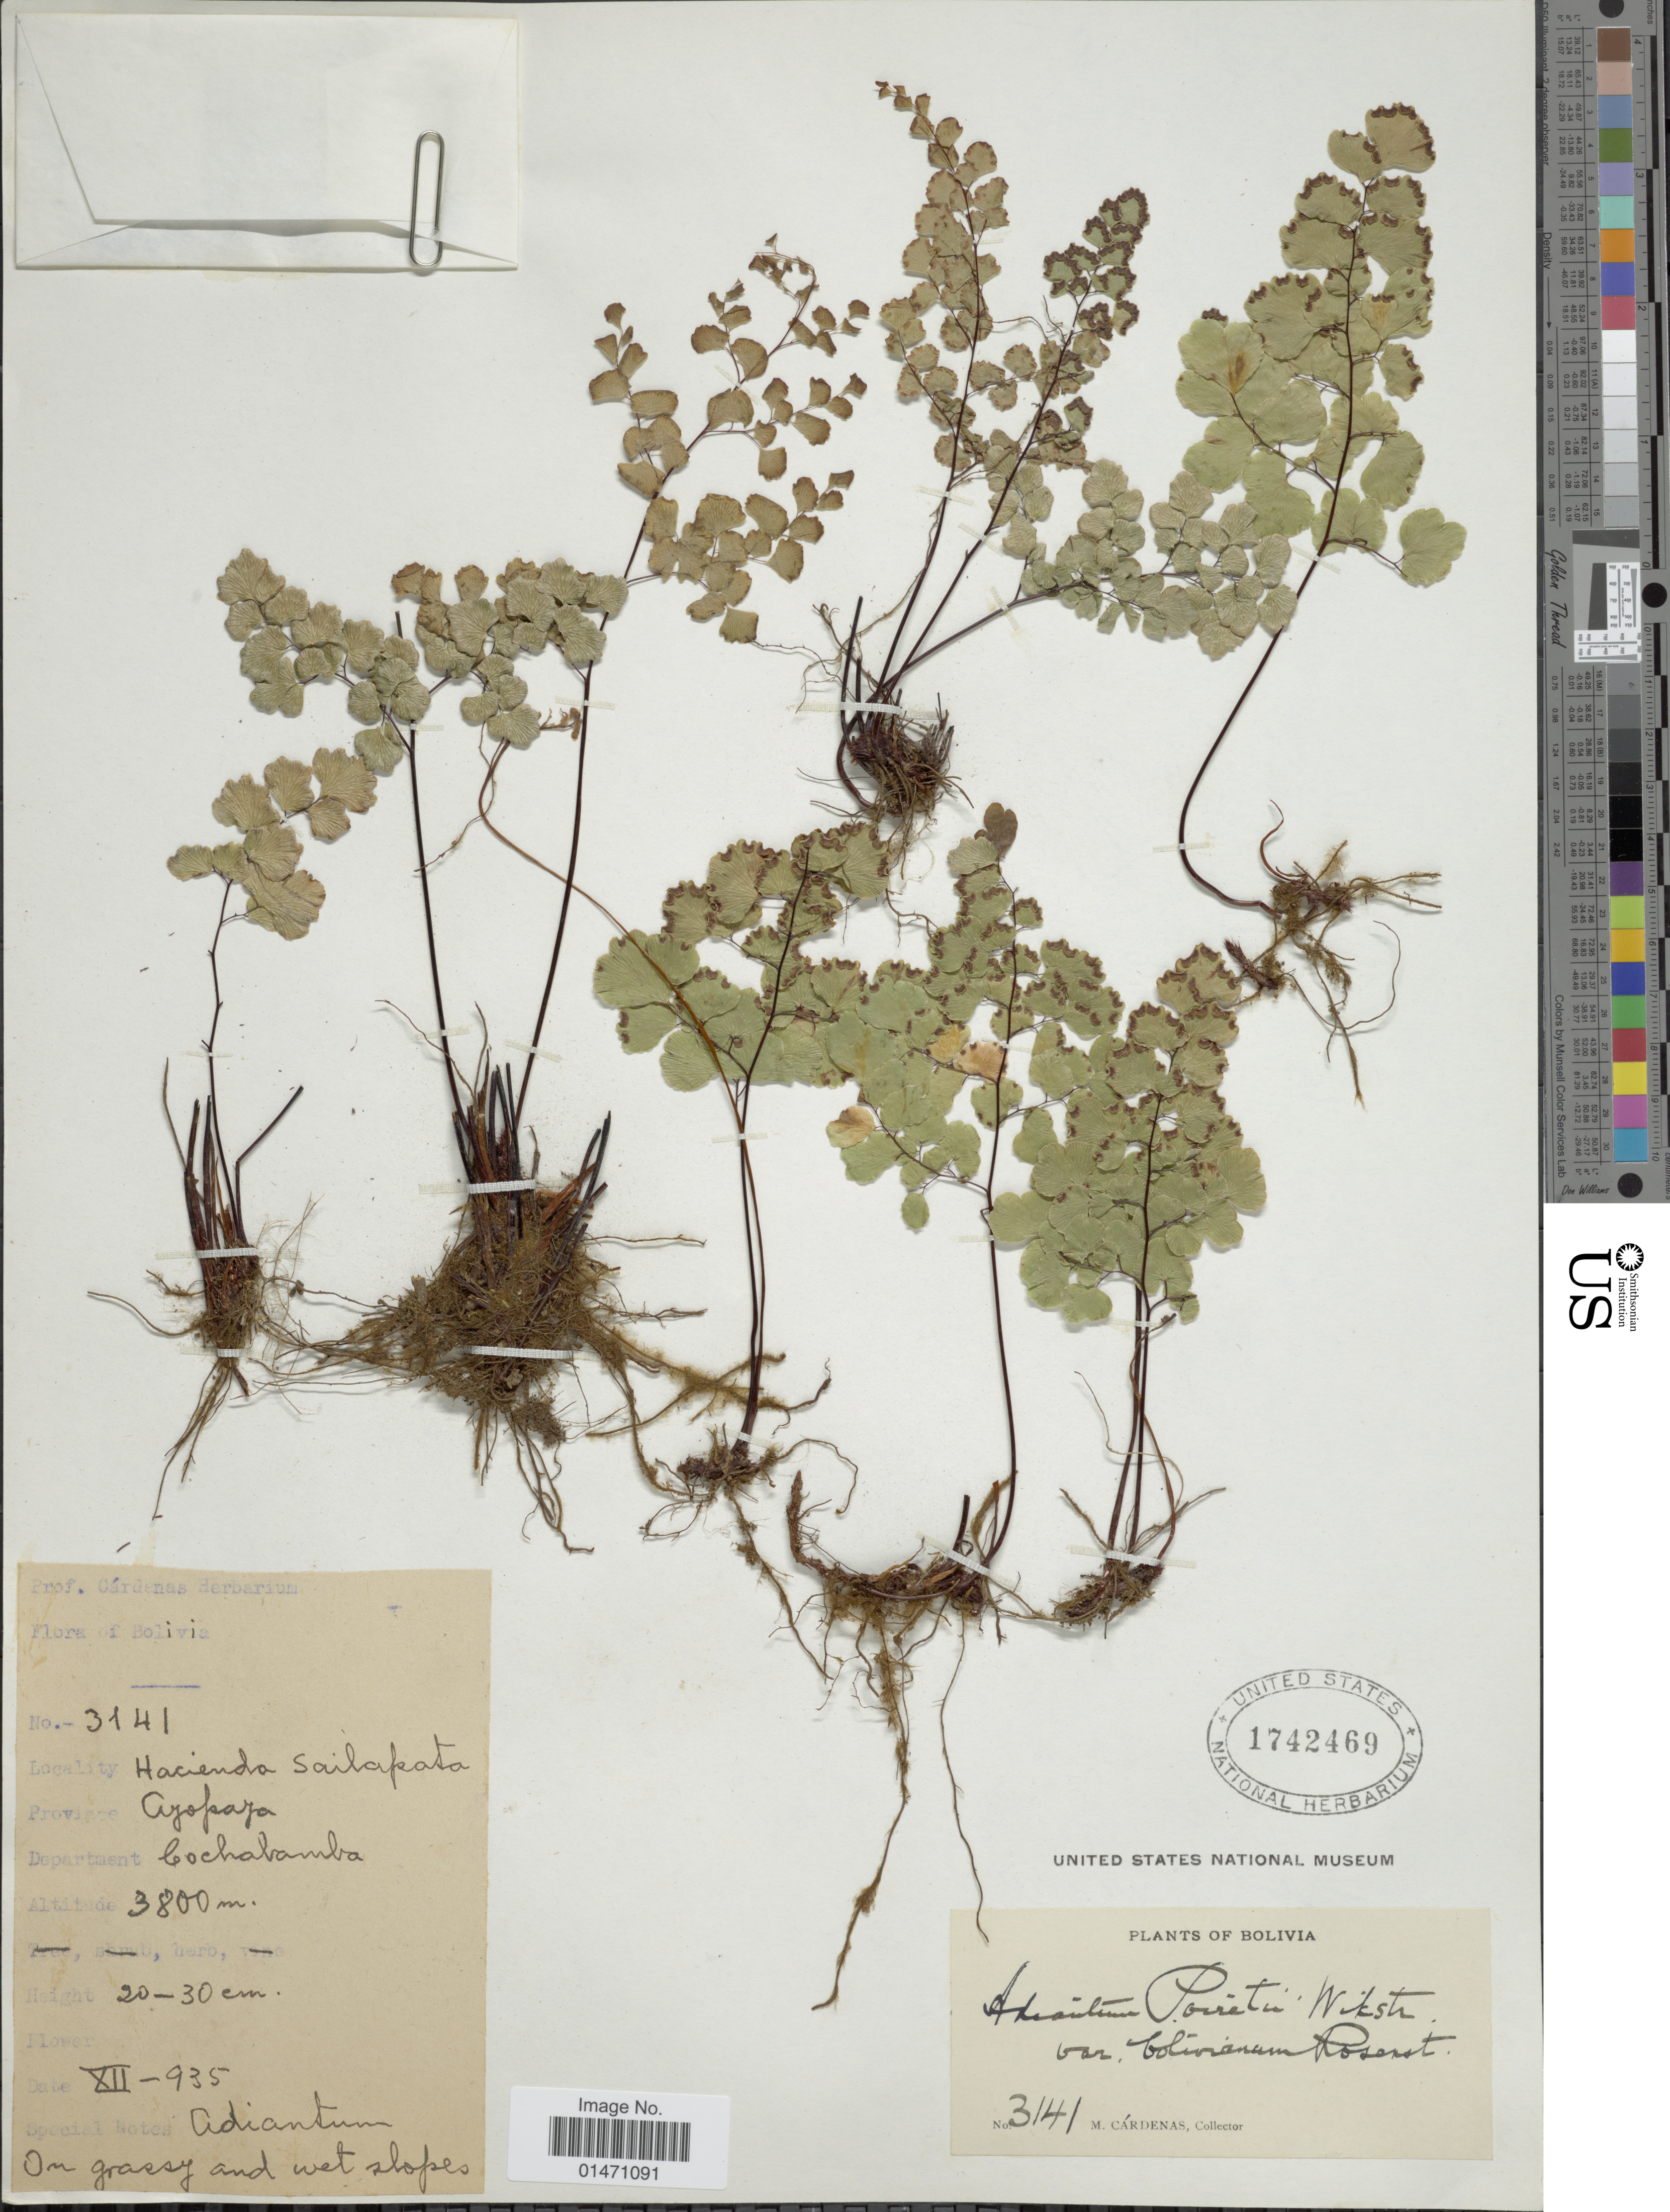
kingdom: Plantae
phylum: Tracheophyta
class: Polypodiopsida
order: Polypodiales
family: Pteridaceae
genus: Adiantum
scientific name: Adiantum poiretii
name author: Wikstr.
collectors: M. Cárdenas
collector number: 3141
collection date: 1935-12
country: Bolivia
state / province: Cochabamba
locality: Hacienda Sailapata, Province Ayopaya, Department Cochabamba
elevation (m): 3800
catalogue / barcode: US 1742469